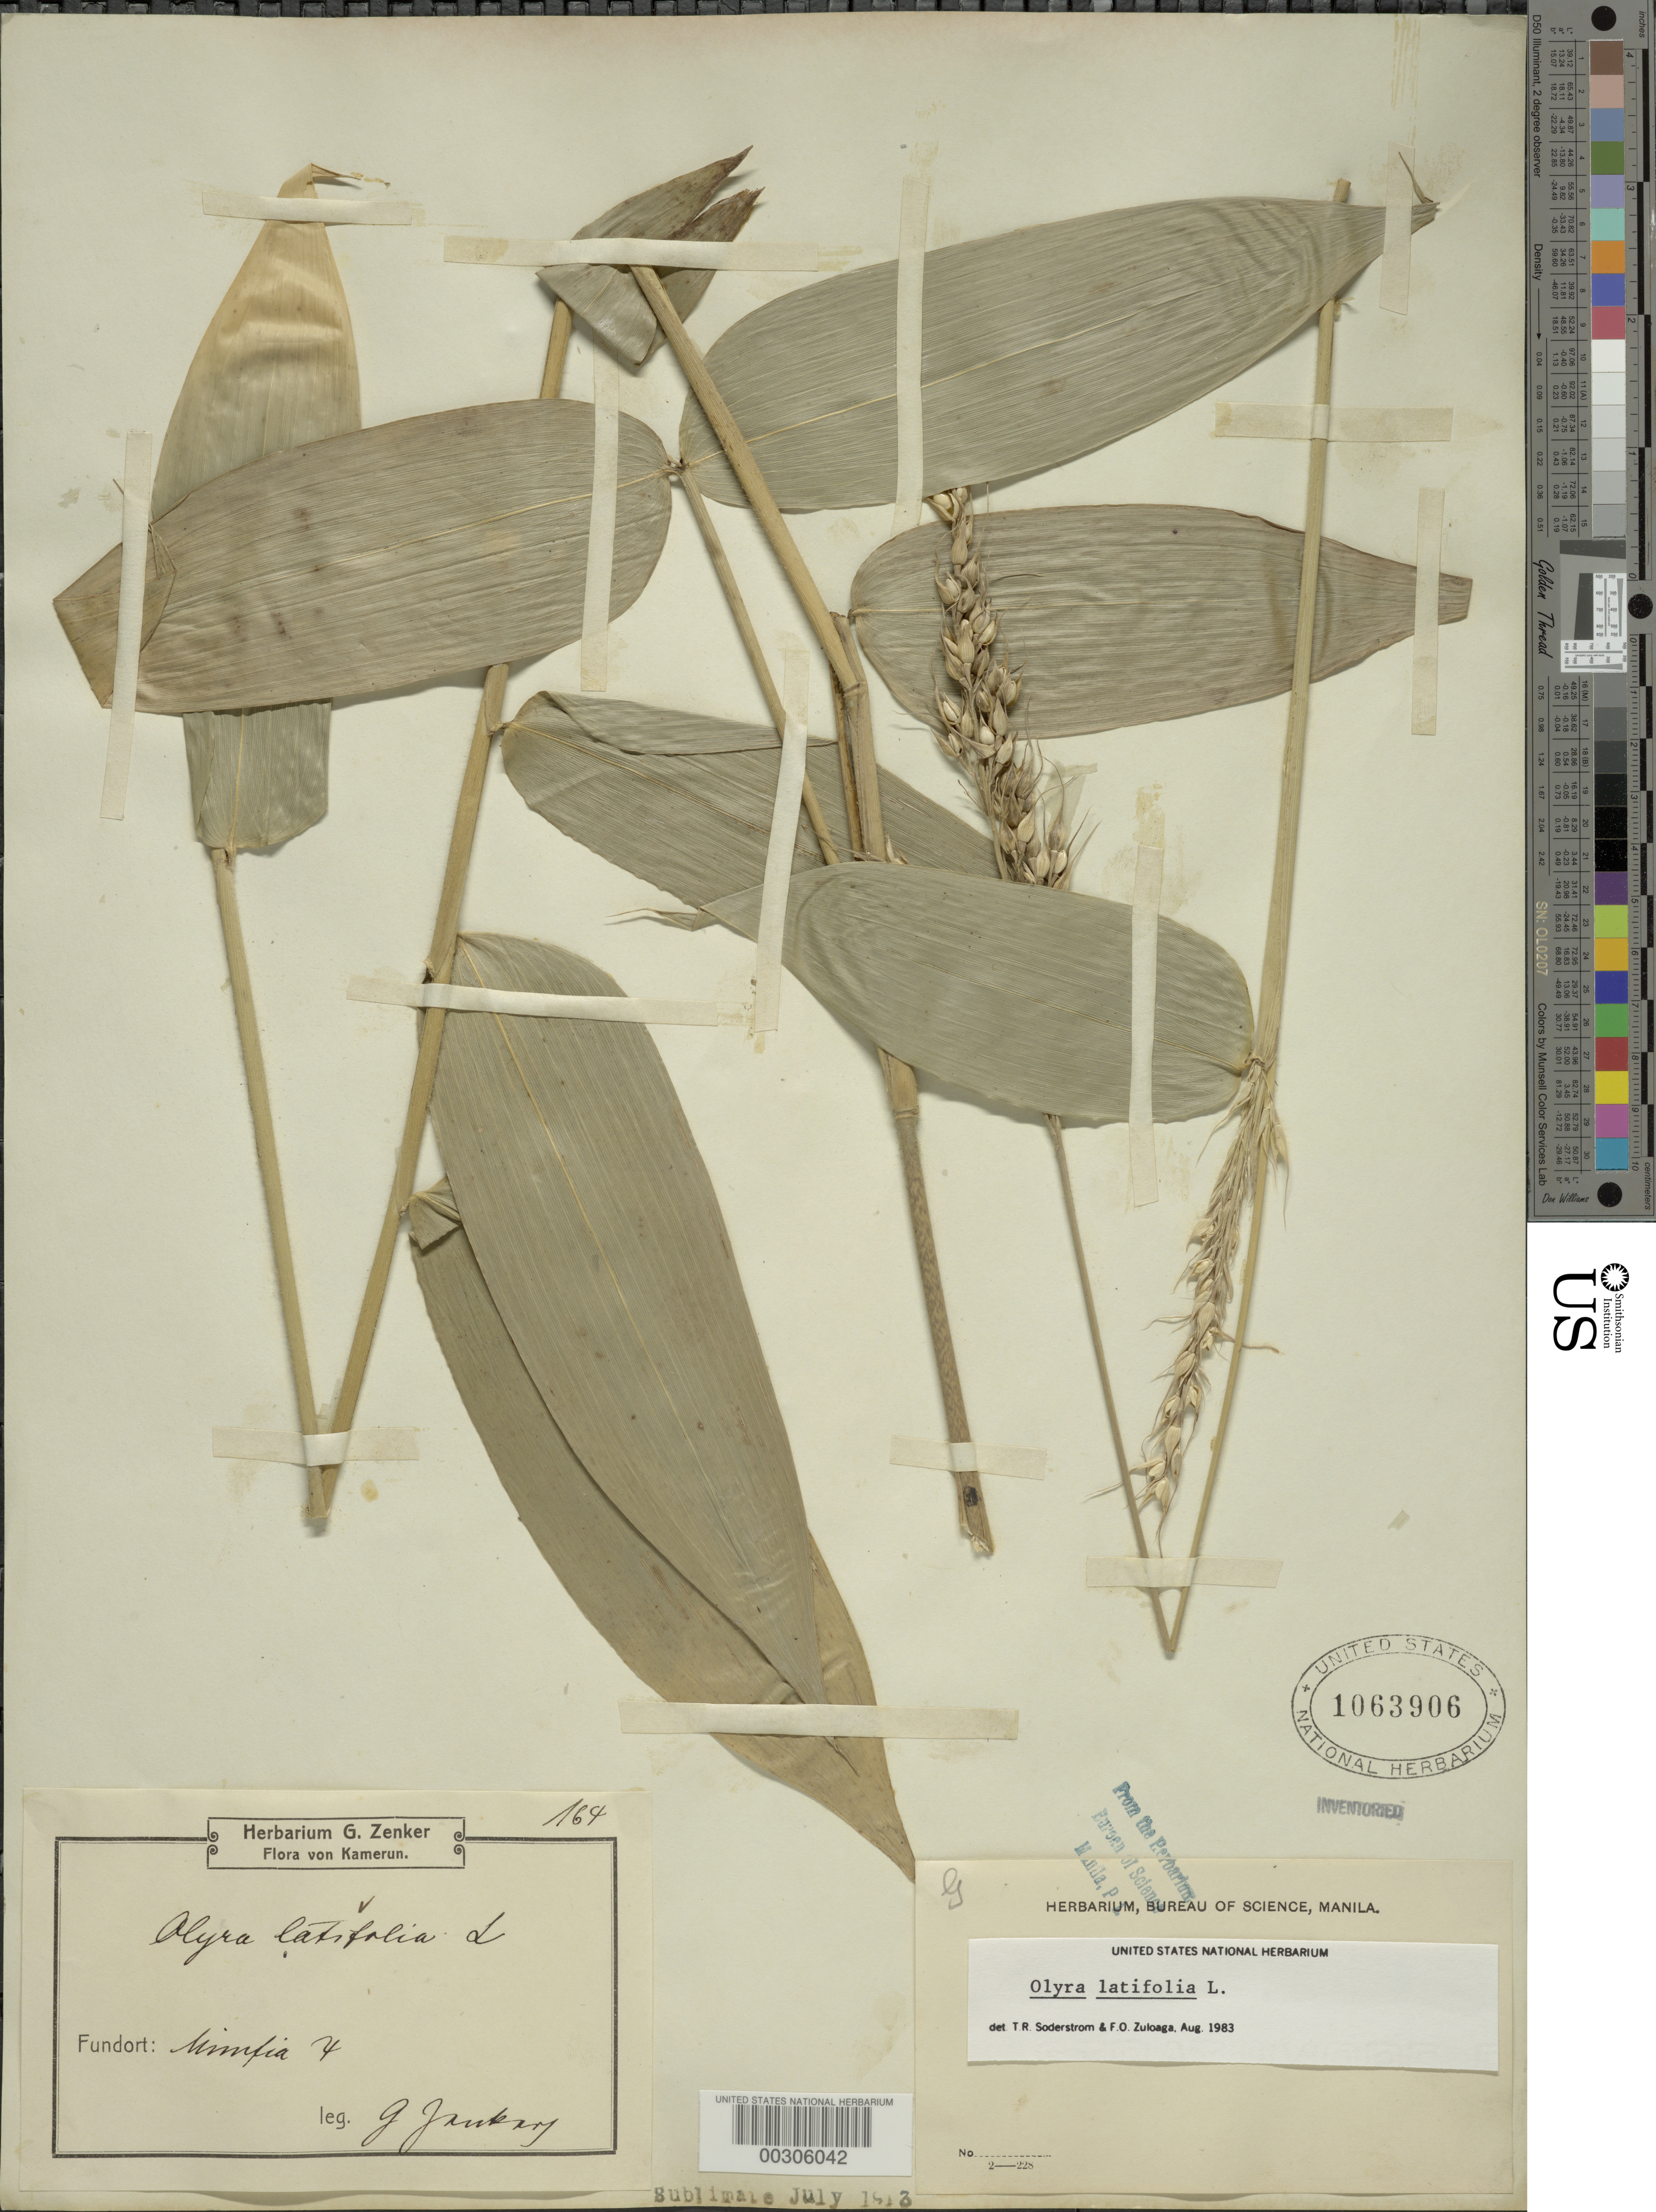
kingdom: Plantae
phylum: Tracheophyta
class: Liliopsida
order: Poales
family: Poaceae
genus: Olyra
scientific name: Olyra latifolia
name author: L.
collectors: G. Jankry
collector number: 164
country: Cameroon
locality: Mimxia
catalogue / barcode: US 1063906